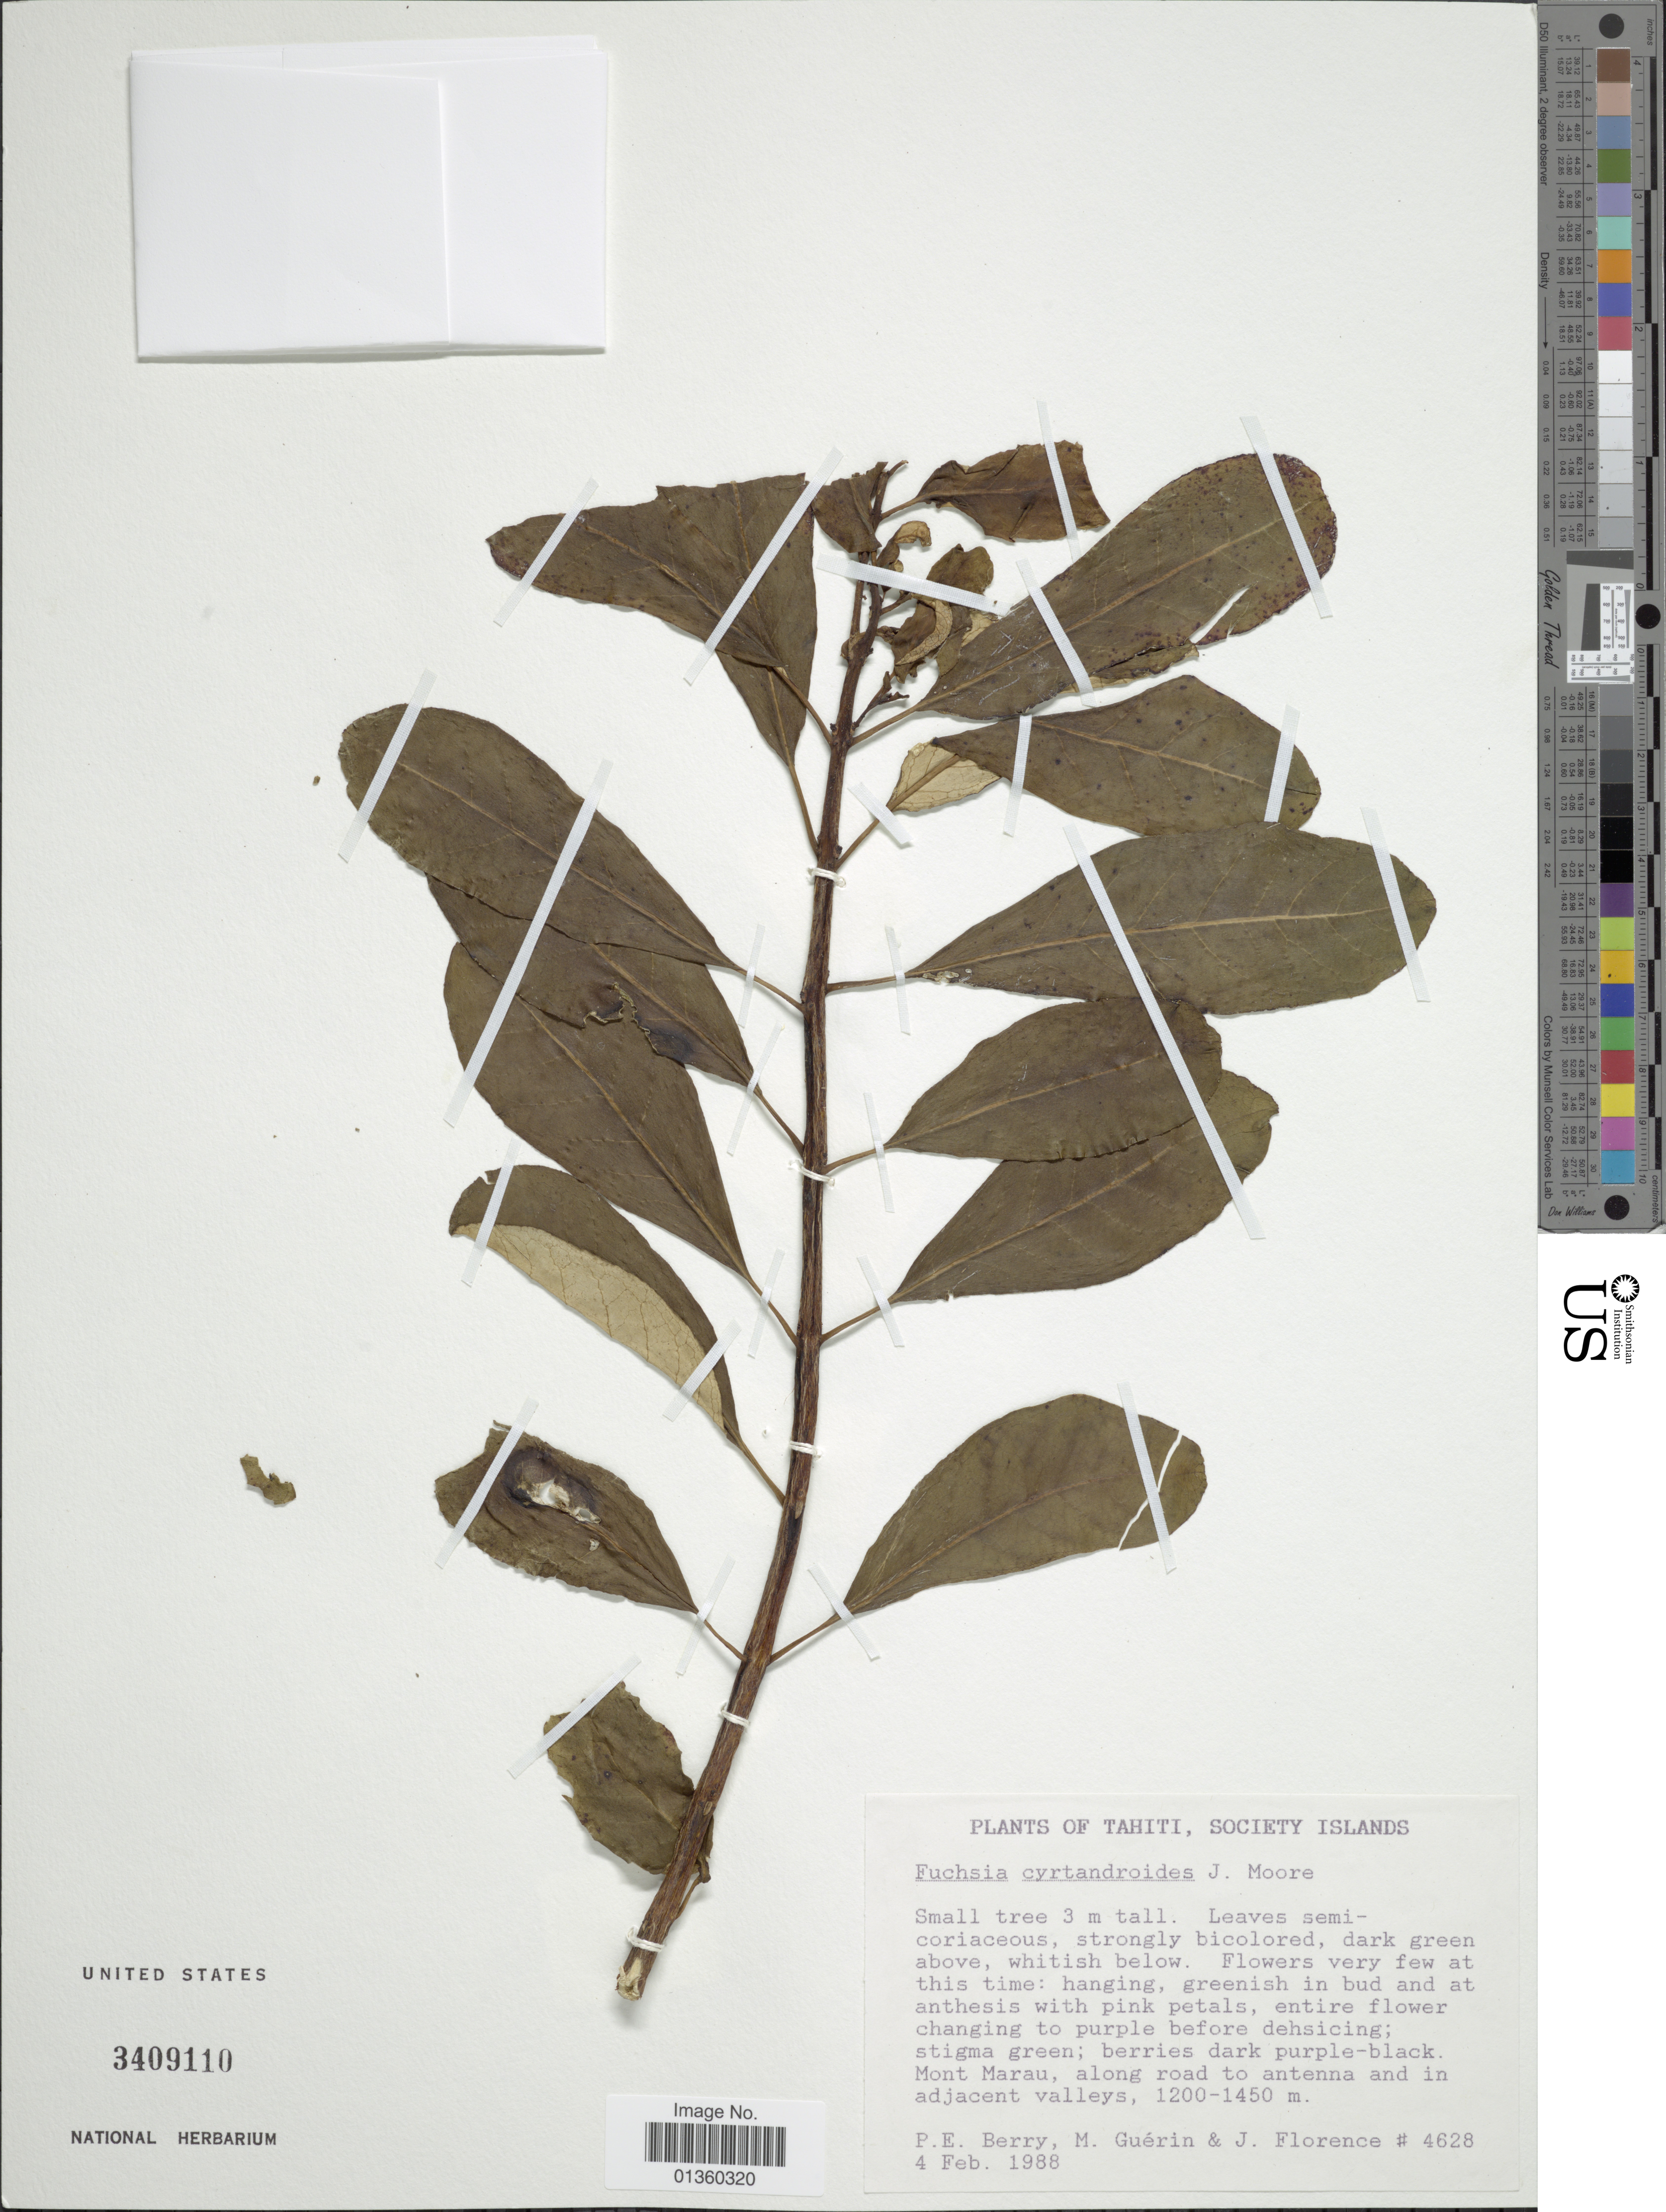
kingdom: Plantae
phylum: Tracheophyta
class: Magnoliopsida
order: Myrtales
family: Onagraceae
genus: Fuchsia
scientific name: Fuchsia cyrtandroides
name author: J.W. Moore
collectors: P. E. Berry, M. Guérin & J. Florence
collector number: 4628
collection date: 1988-02-04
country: French Polynesia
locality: Tahiti, Society Islands, Mont Marau, along road to antenna and in adjacent valleys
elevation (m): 1200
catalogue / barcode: US 3409110